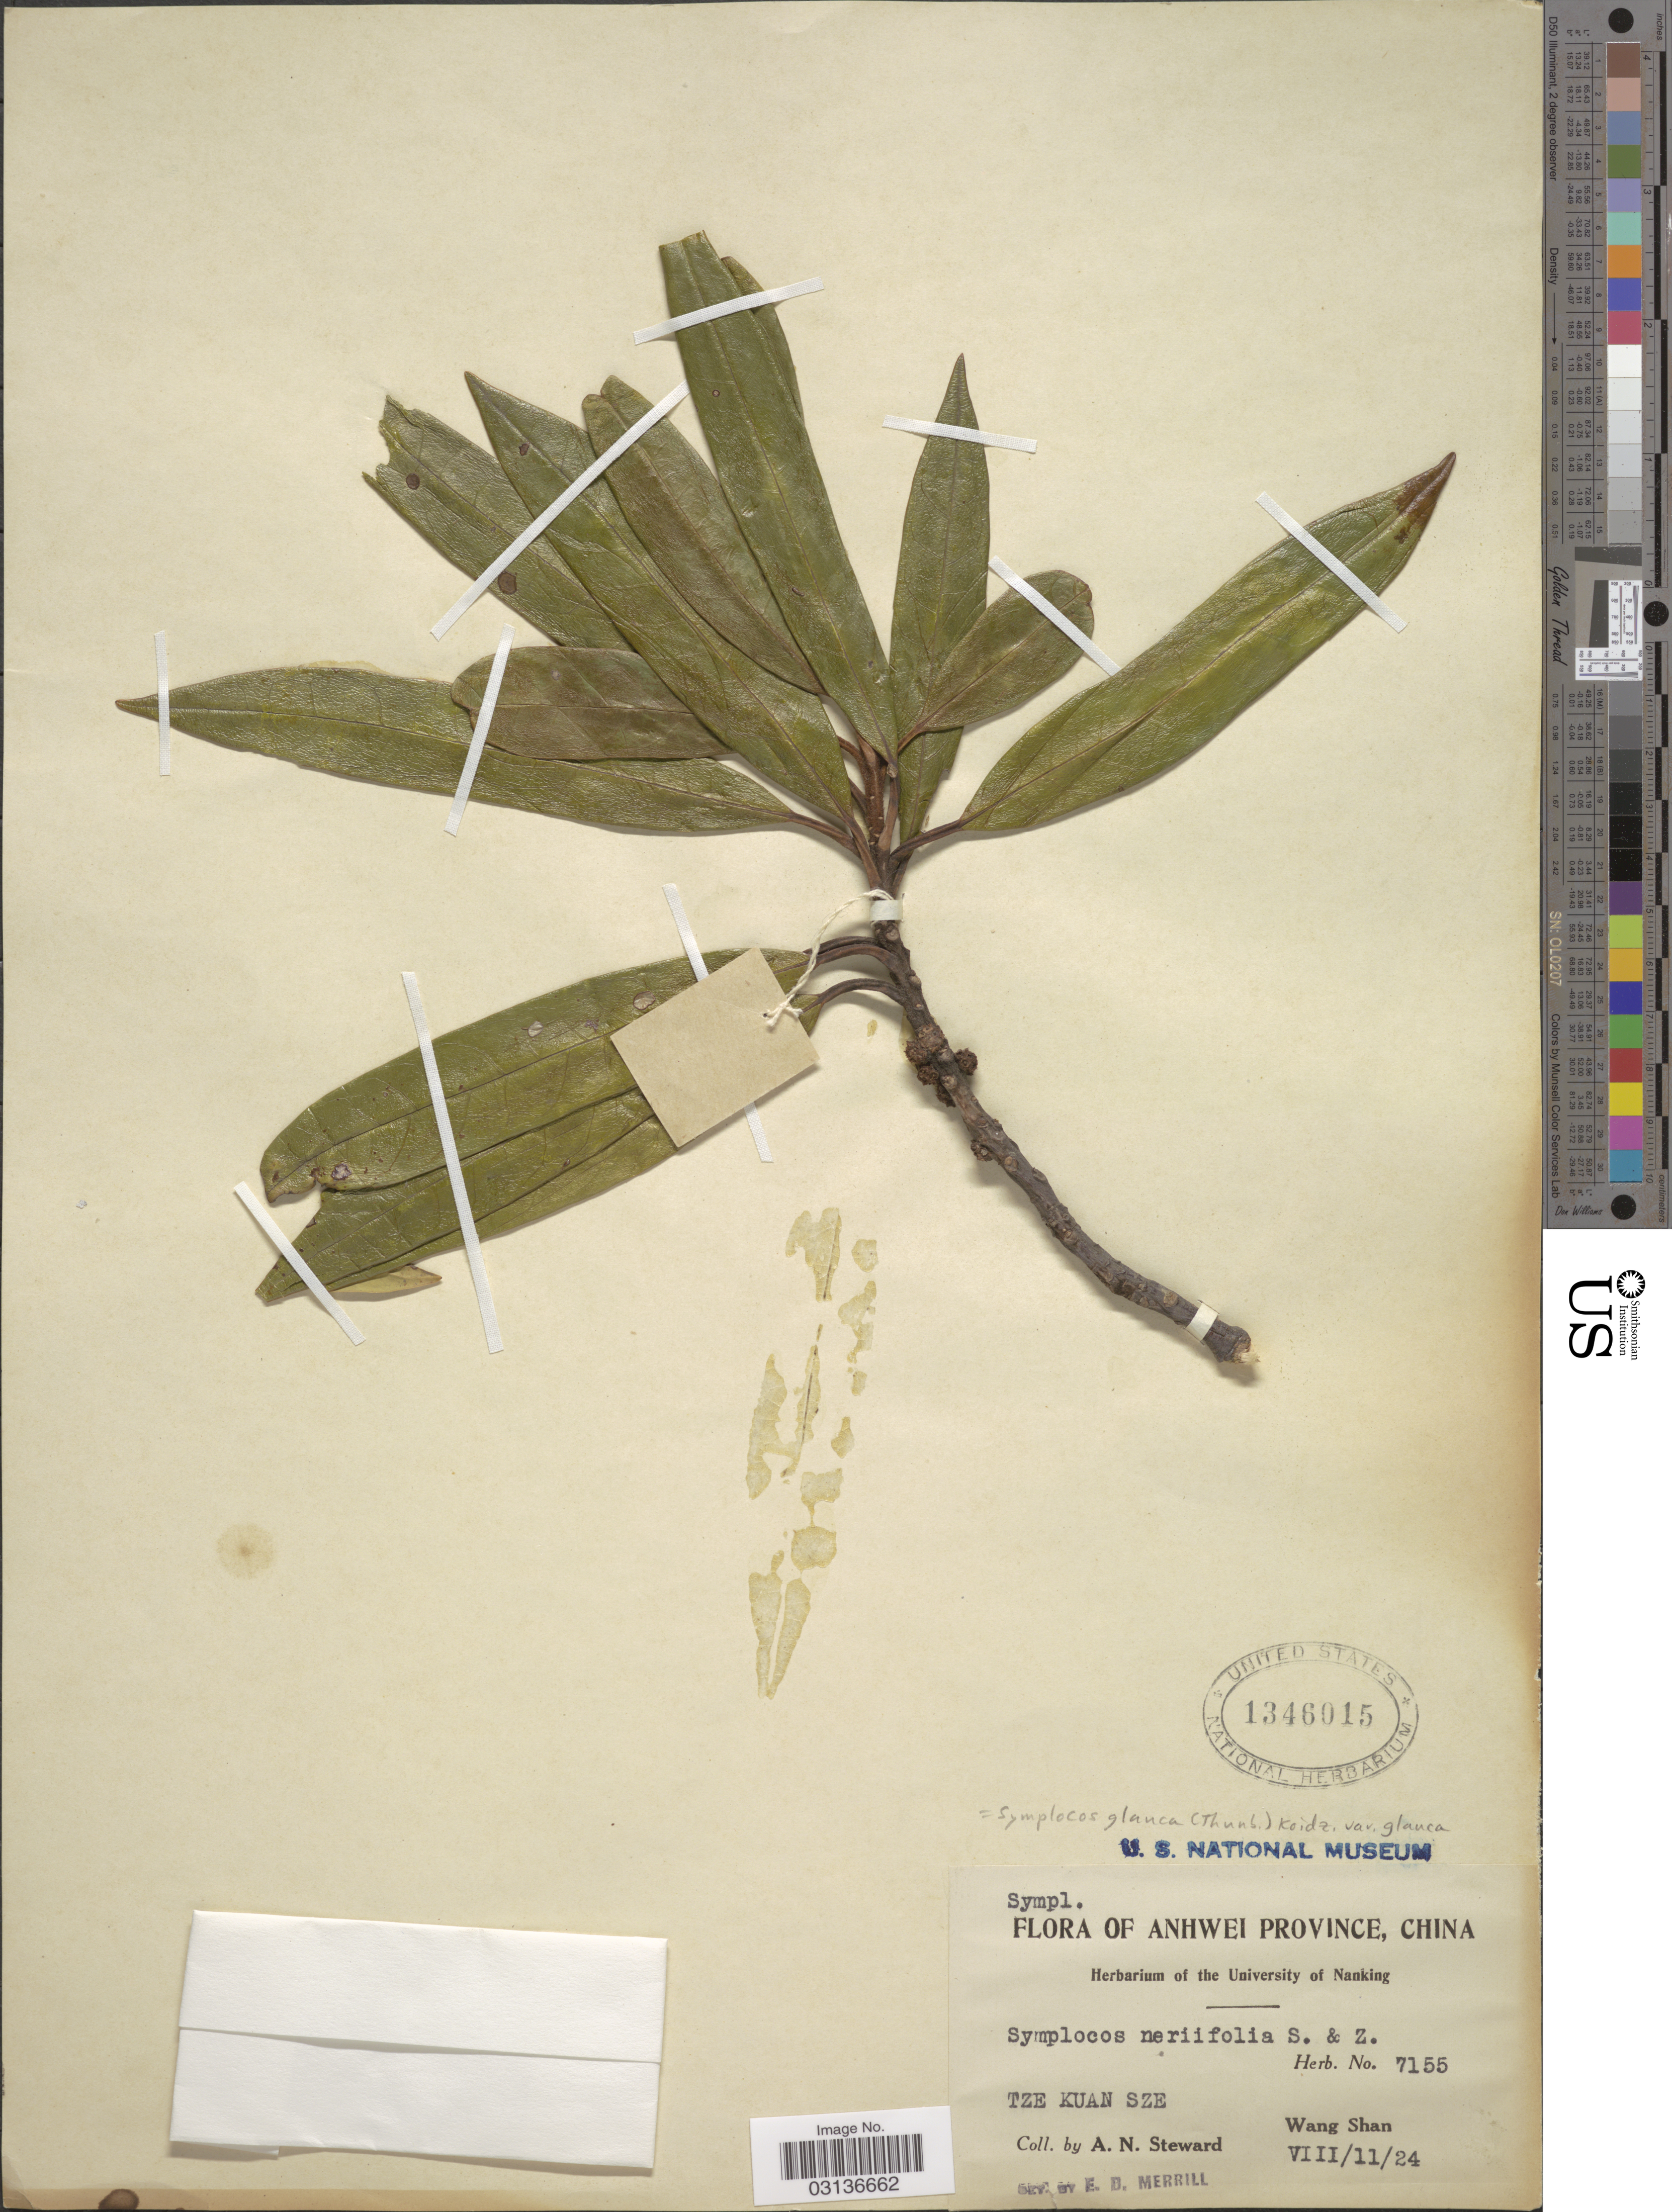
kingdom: Plantae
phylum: Tracheophyta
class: Magnoliopsida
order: Ericales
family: Symplocaceae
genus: Symplocos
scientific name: Symplocos glauca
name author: (Thunb.) Koidz.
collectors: A. N. Steward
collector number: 7155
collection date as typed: Transcribed d/m/y: 11/8/24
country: China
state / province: Anhui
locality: Anhwei province. Tze Kuan Sze. Wang Shan.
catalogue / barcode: US 1346015